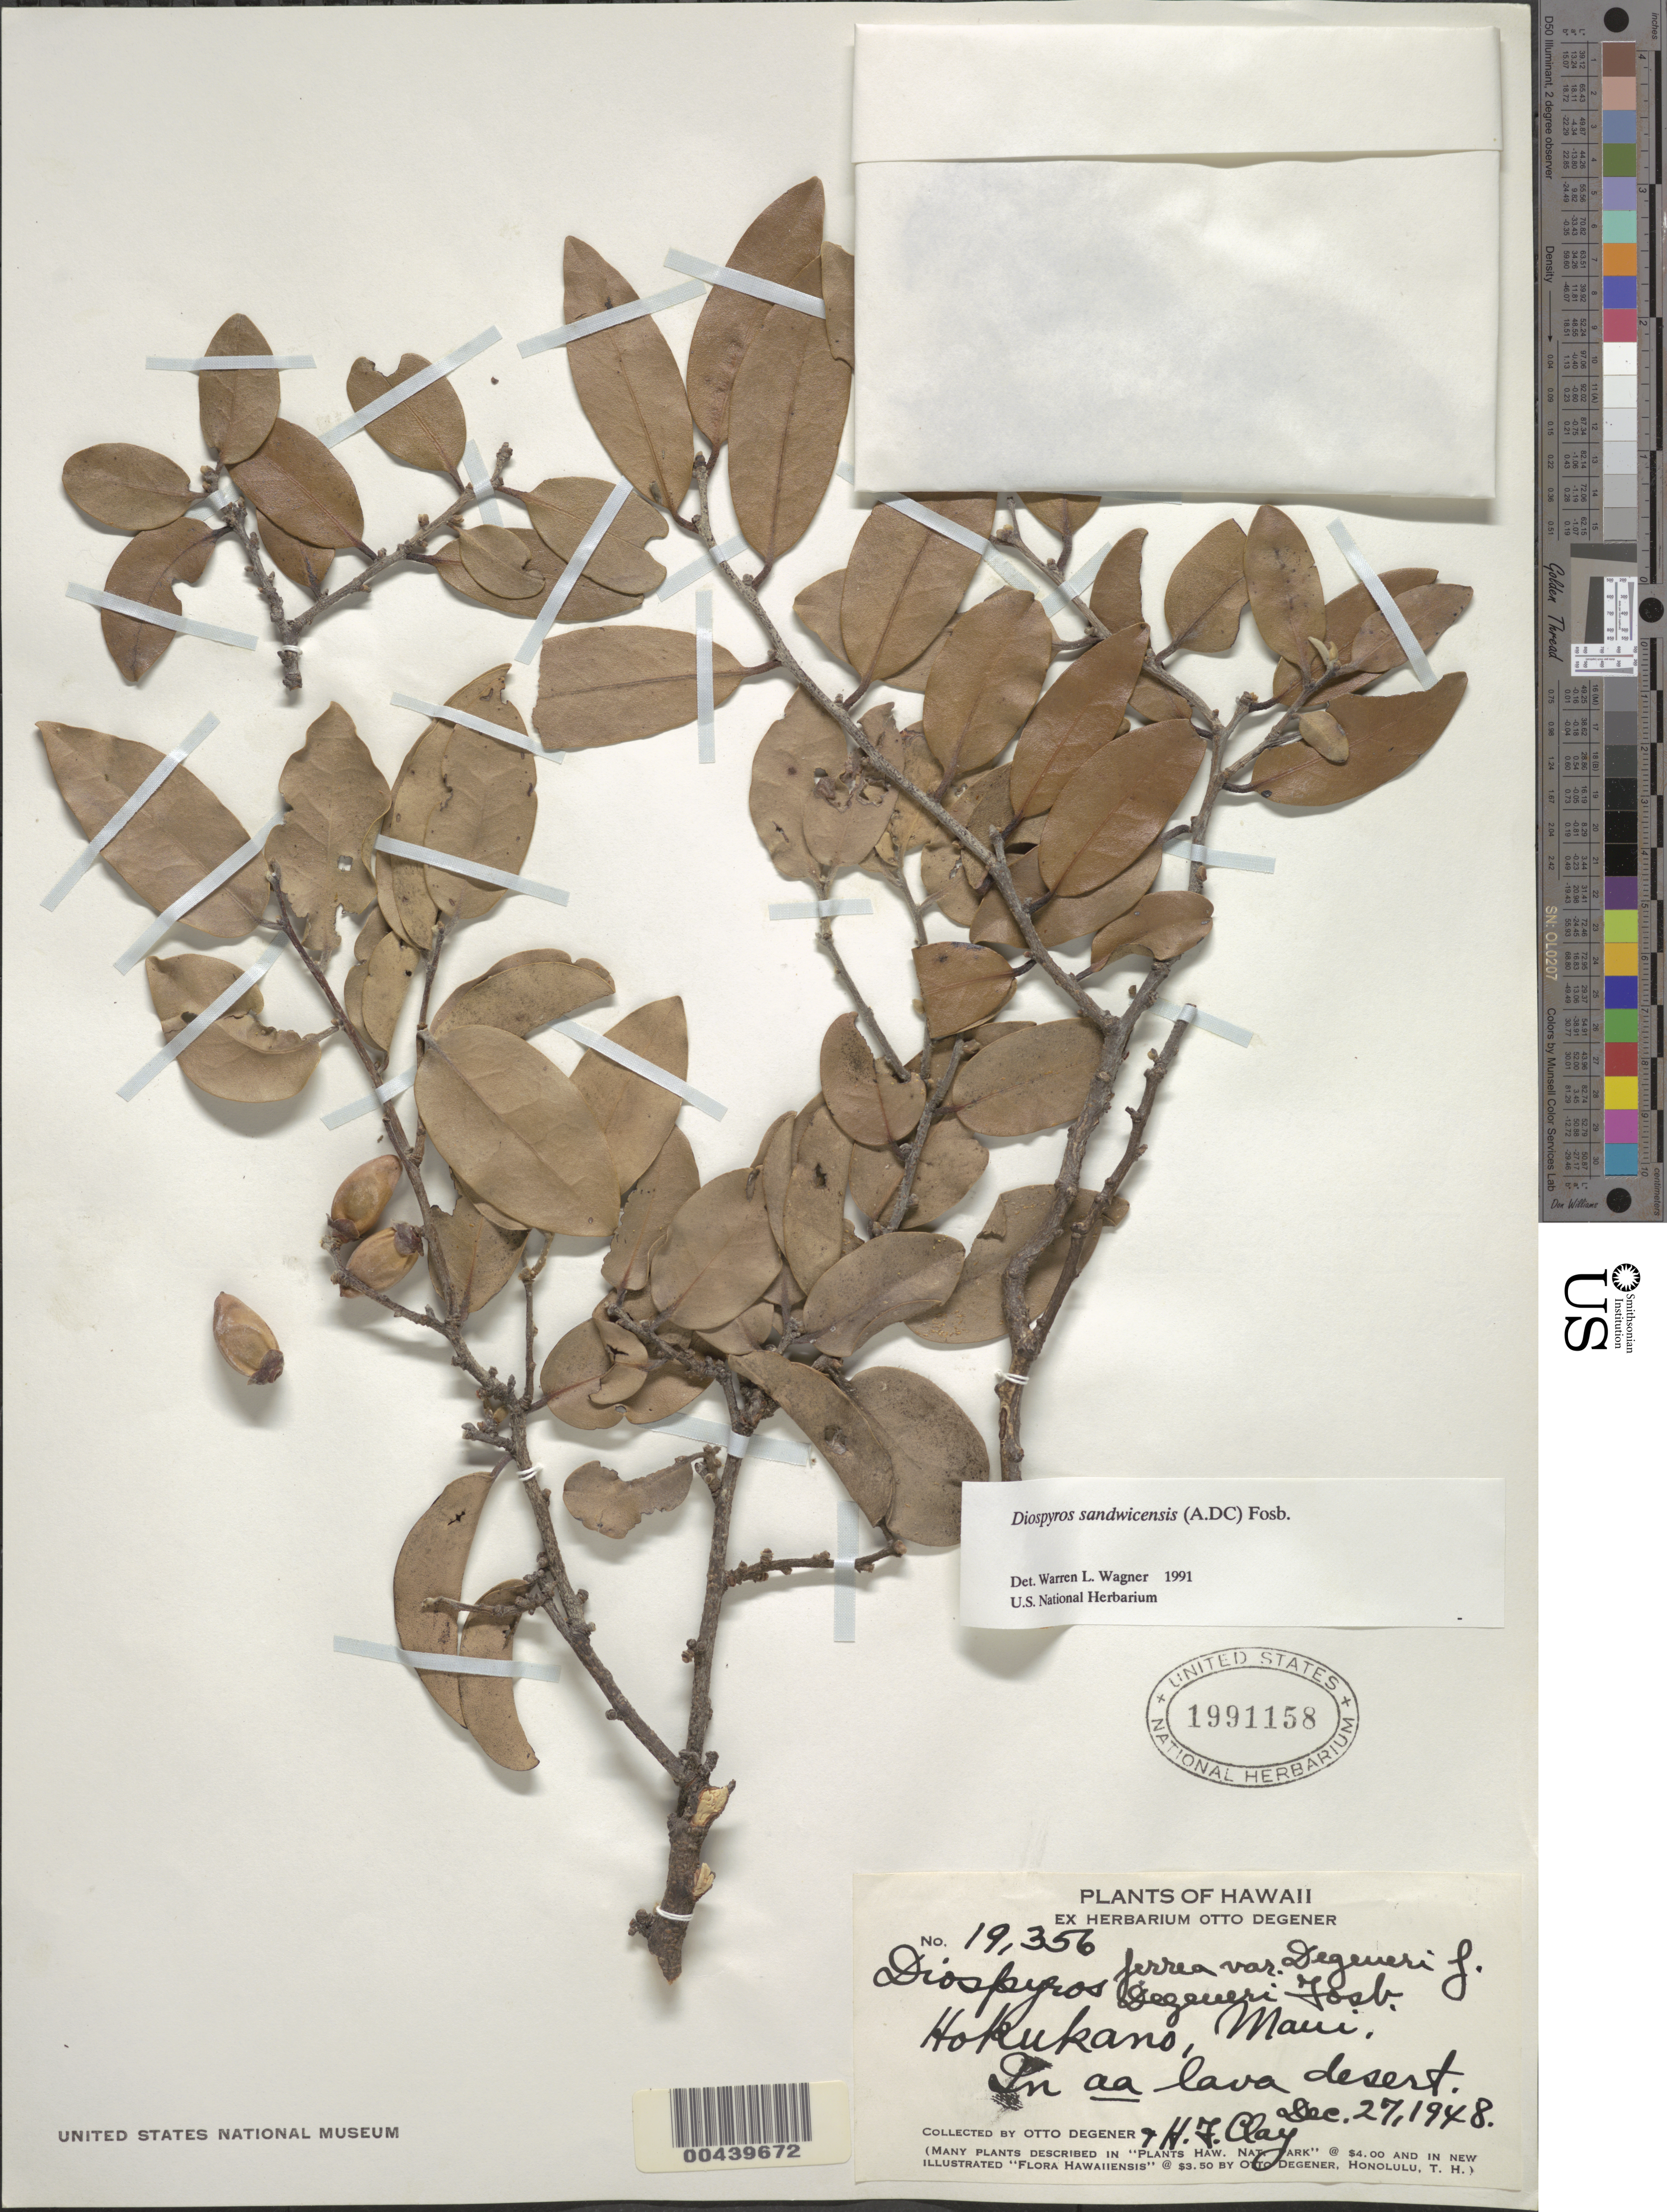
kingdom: Plantae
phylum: Tracheophyta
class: Magnoliopsida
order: Ericales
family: Ebenaceae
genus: Diospyros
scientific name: Diospyros sandwicensis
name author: (A. DC.) Fosberg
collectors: O. Degener & H. Clay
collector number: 19356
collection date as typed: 27 Dec 1948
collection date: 1948-12-27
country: United States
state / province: Hawaii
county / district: Maui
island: Maui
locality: Hokukano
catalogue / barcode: US 1991158